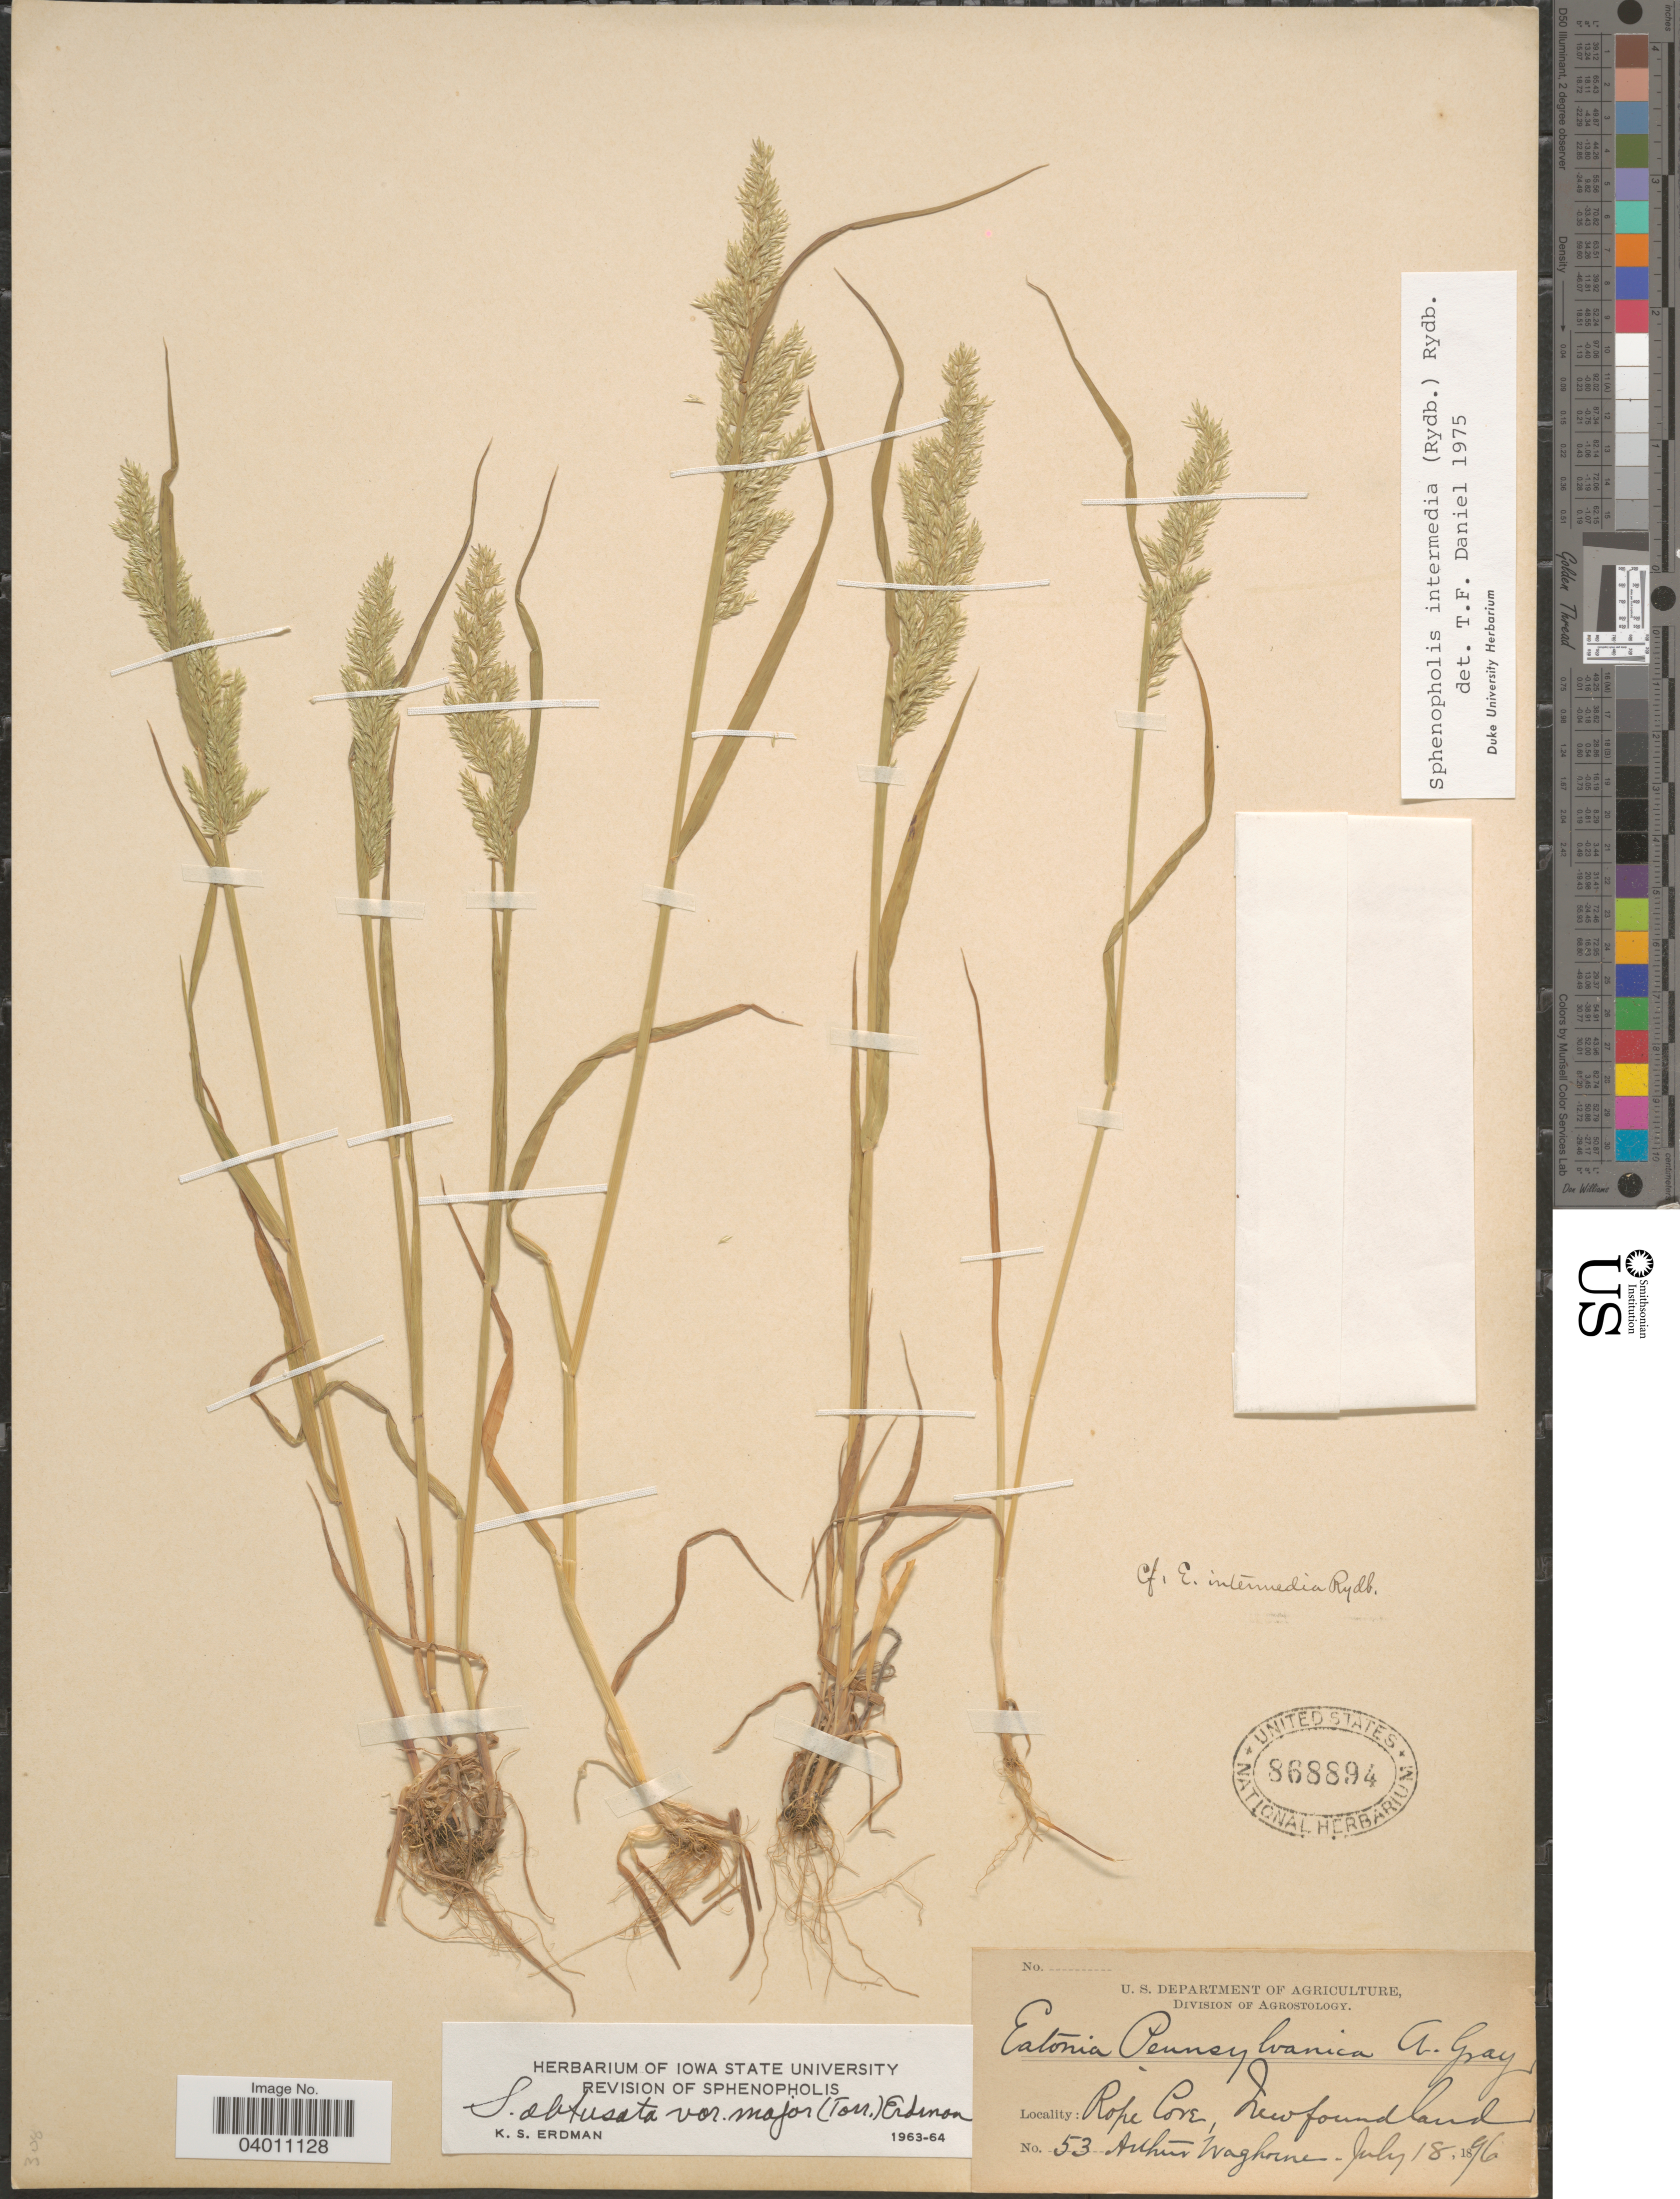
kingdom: Plantae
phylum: Tracheophyta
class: Liliopsida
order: Poales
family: Poaceae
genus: Sphenopholis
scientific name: Sphenopholis intermedia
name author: (Rydb.) Rydb.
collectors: A. Waghorne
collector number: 53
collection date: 1896-07-18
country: Canada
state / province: Newfoundland and Labrador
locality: Rope Cove.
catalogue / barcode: US 868894